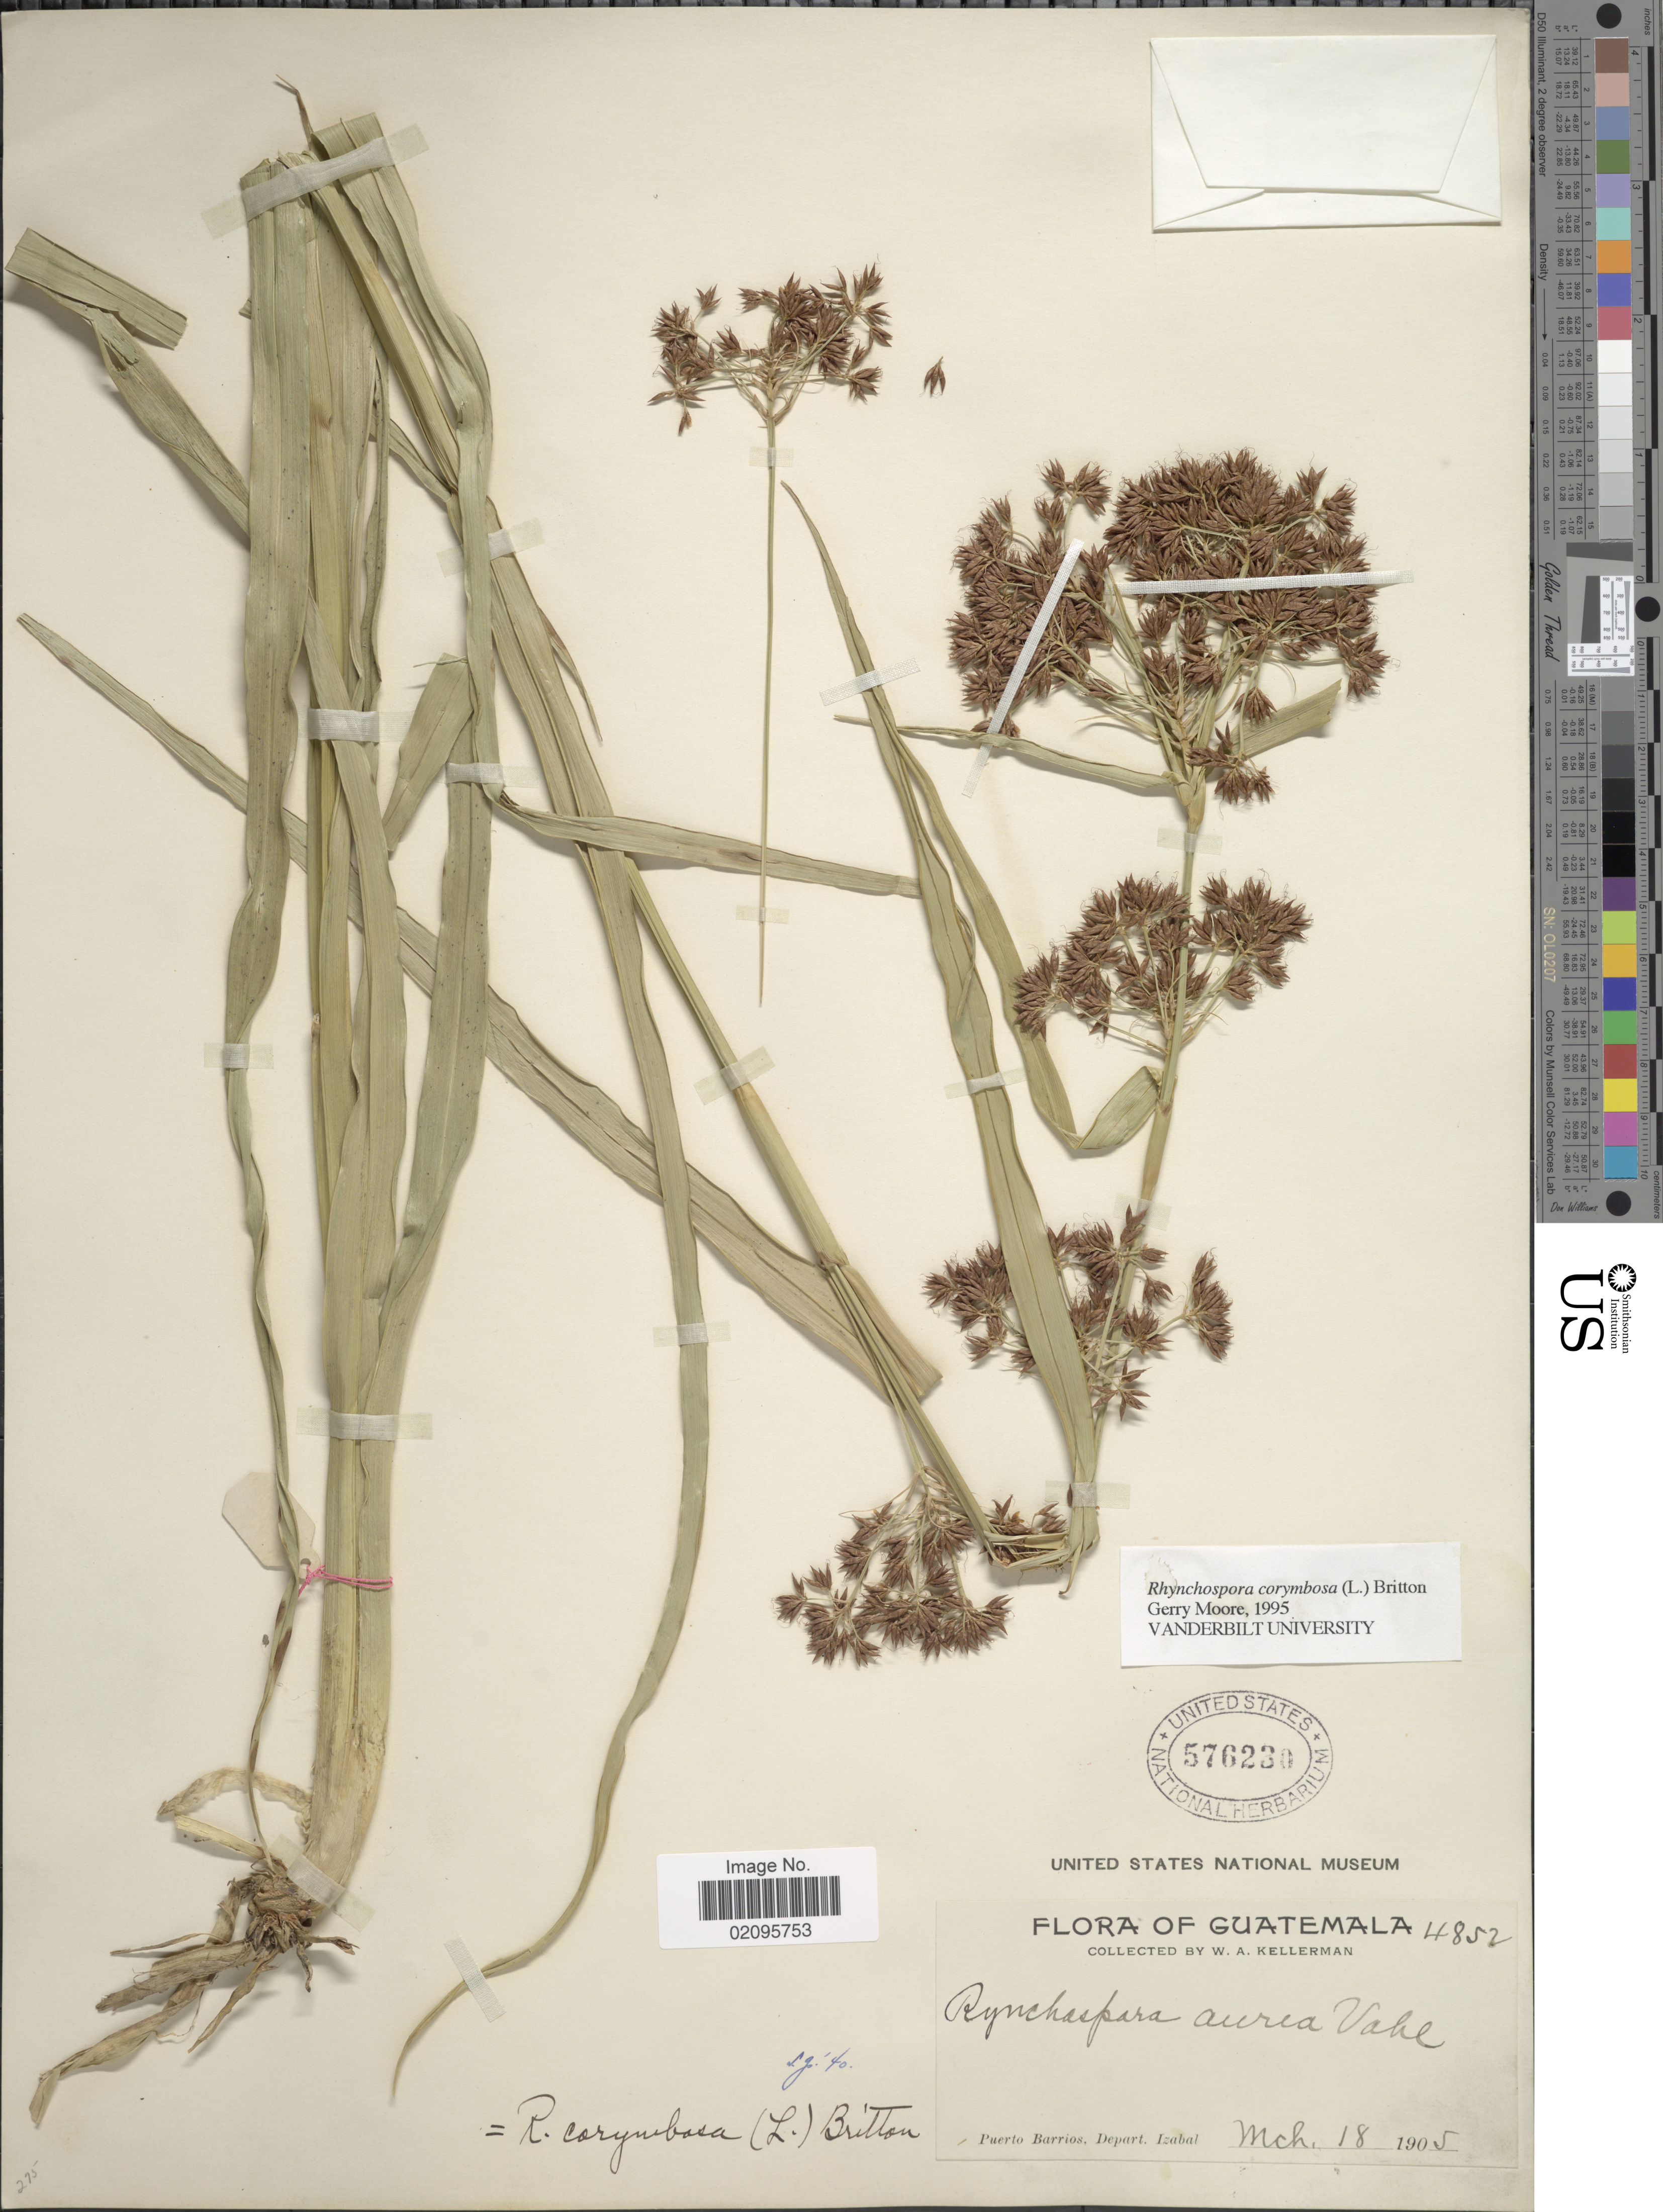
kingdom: Plantae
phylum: Tracheophyta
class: Liliopsida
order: Poales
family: Cyperaceae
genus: Rhynchospora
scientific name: Rhynchospora organensis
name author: C.B. Clarke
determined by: Weber, P., (ICN), Universidade Federal do Rio Grande do Sul (BRAZIL)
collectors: W. Kellerman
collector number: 4852*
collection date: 1905-03-18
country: Guatemala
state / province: Izabal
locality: Puerto Barrios.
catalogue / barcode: US 576230